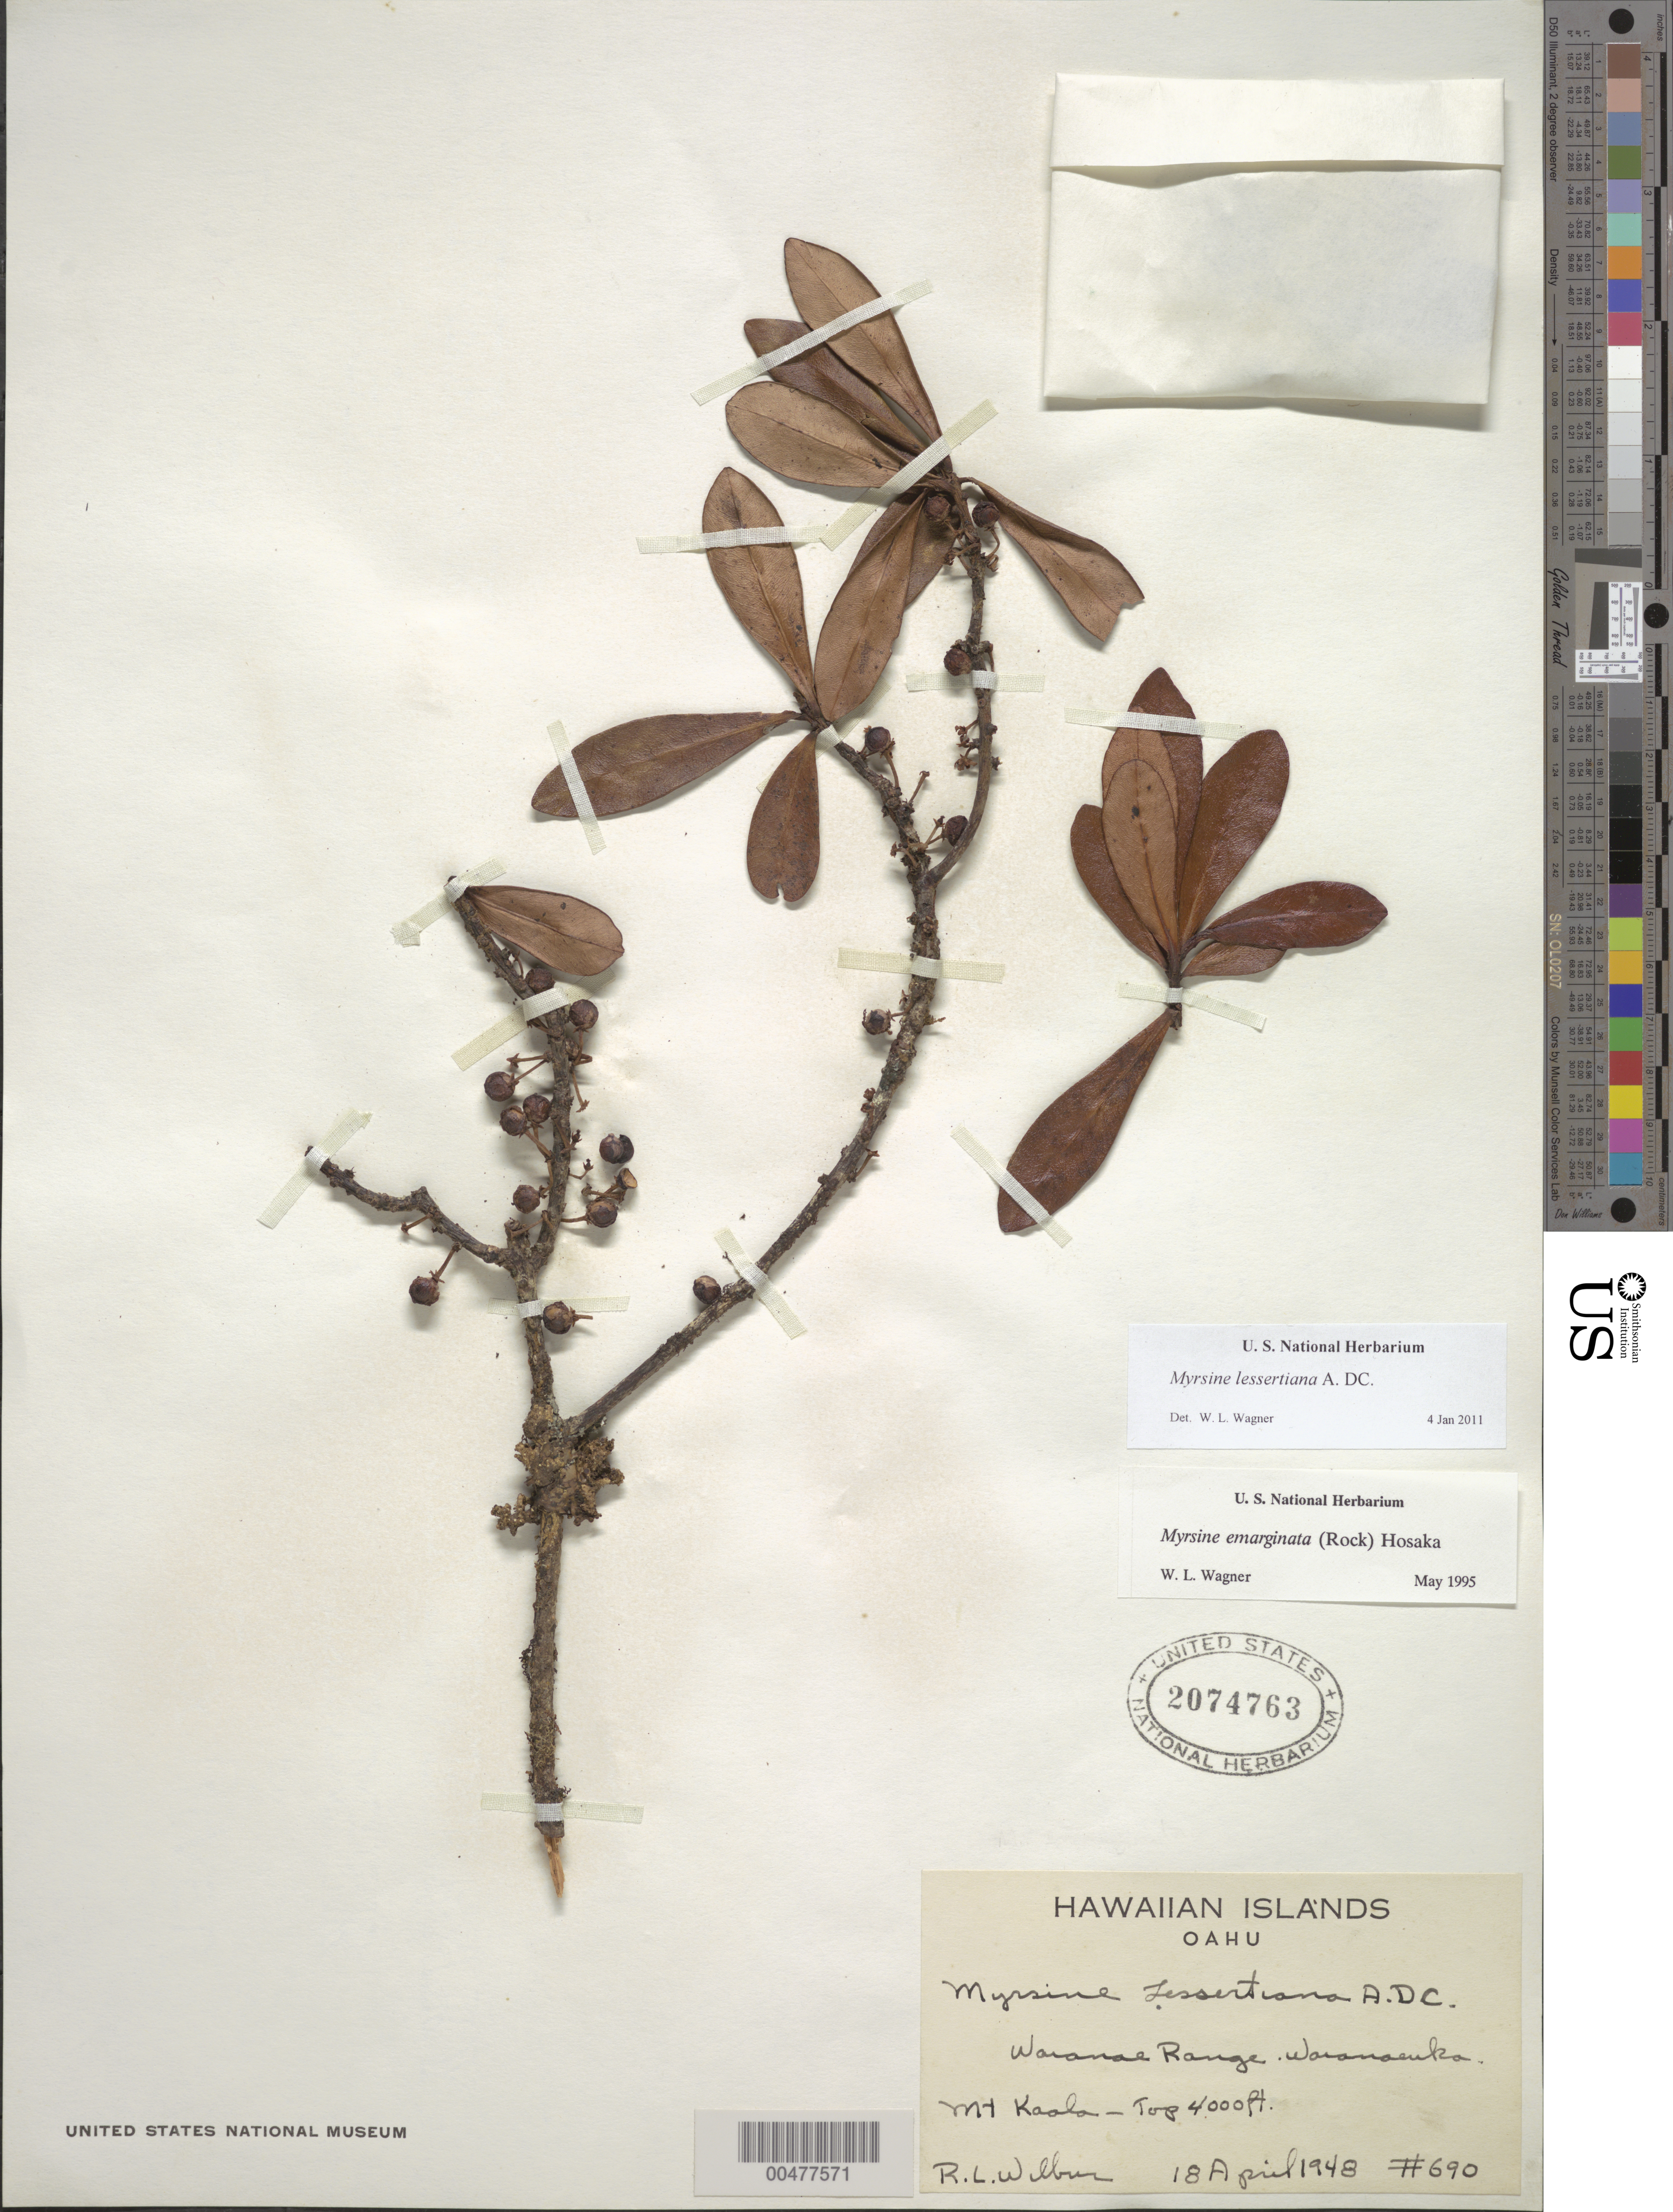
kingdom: Plantae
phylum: Tracheophyta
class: Magnoliopsida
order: Ericales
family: Primulaceae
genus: Myrsine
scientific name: Myrsine lessertiana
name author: A. DC.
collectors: R. L. Wilbur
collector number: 690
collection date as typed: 18 Apr 1948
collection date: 1948-04-18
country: United States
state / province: Hawaii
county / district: Honolulu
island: Oahu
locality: Waianae Range, Waianaeuka, Mt Kaala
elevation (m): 1219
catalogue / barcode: US 2074763